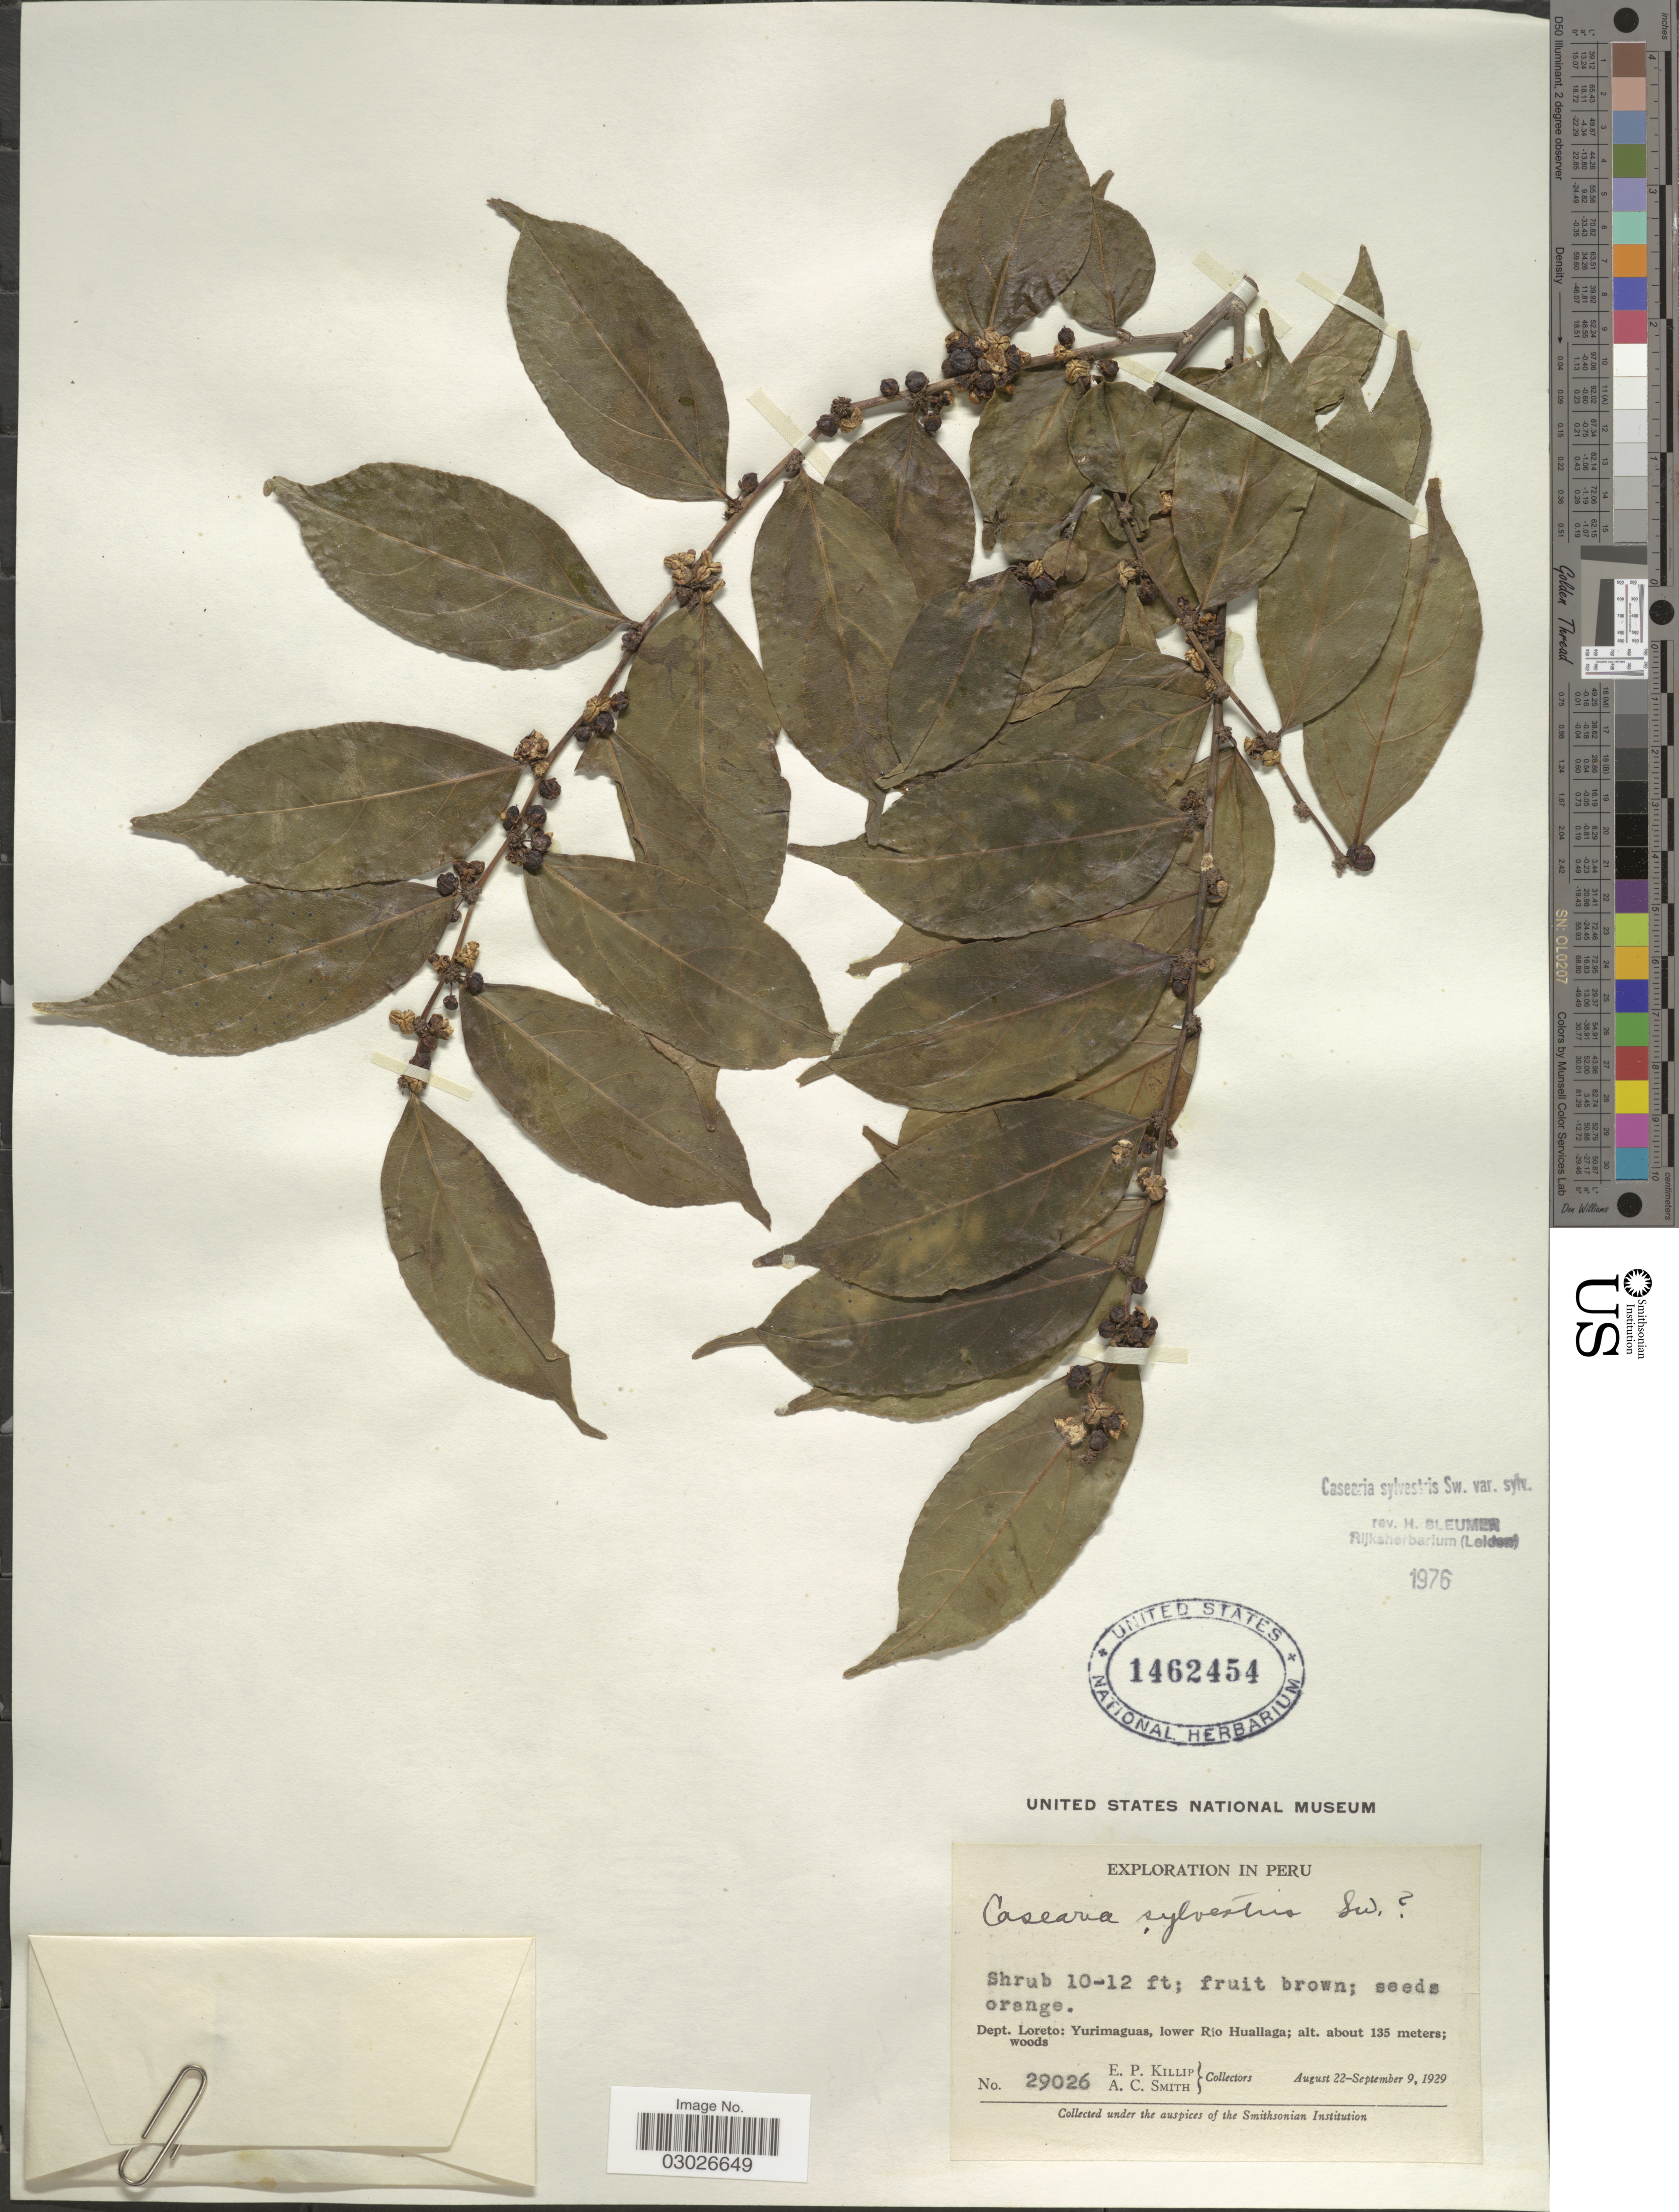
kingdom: Plantae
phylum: Tracheophyta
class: Magnoliopsida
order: Malpighiales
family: Salicaceae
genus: Casearia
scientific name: Casearia sylvestris var. sylvestris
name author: Sw.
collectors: E. P. Killip & A. C. Smith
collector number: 29026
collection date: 1929-08-22/1929-09-09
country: Peru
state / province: Loreto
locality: Dept. Loreto: Yurimaguas, lower Río Huallaga.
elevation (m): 135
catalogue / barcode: US 1462454